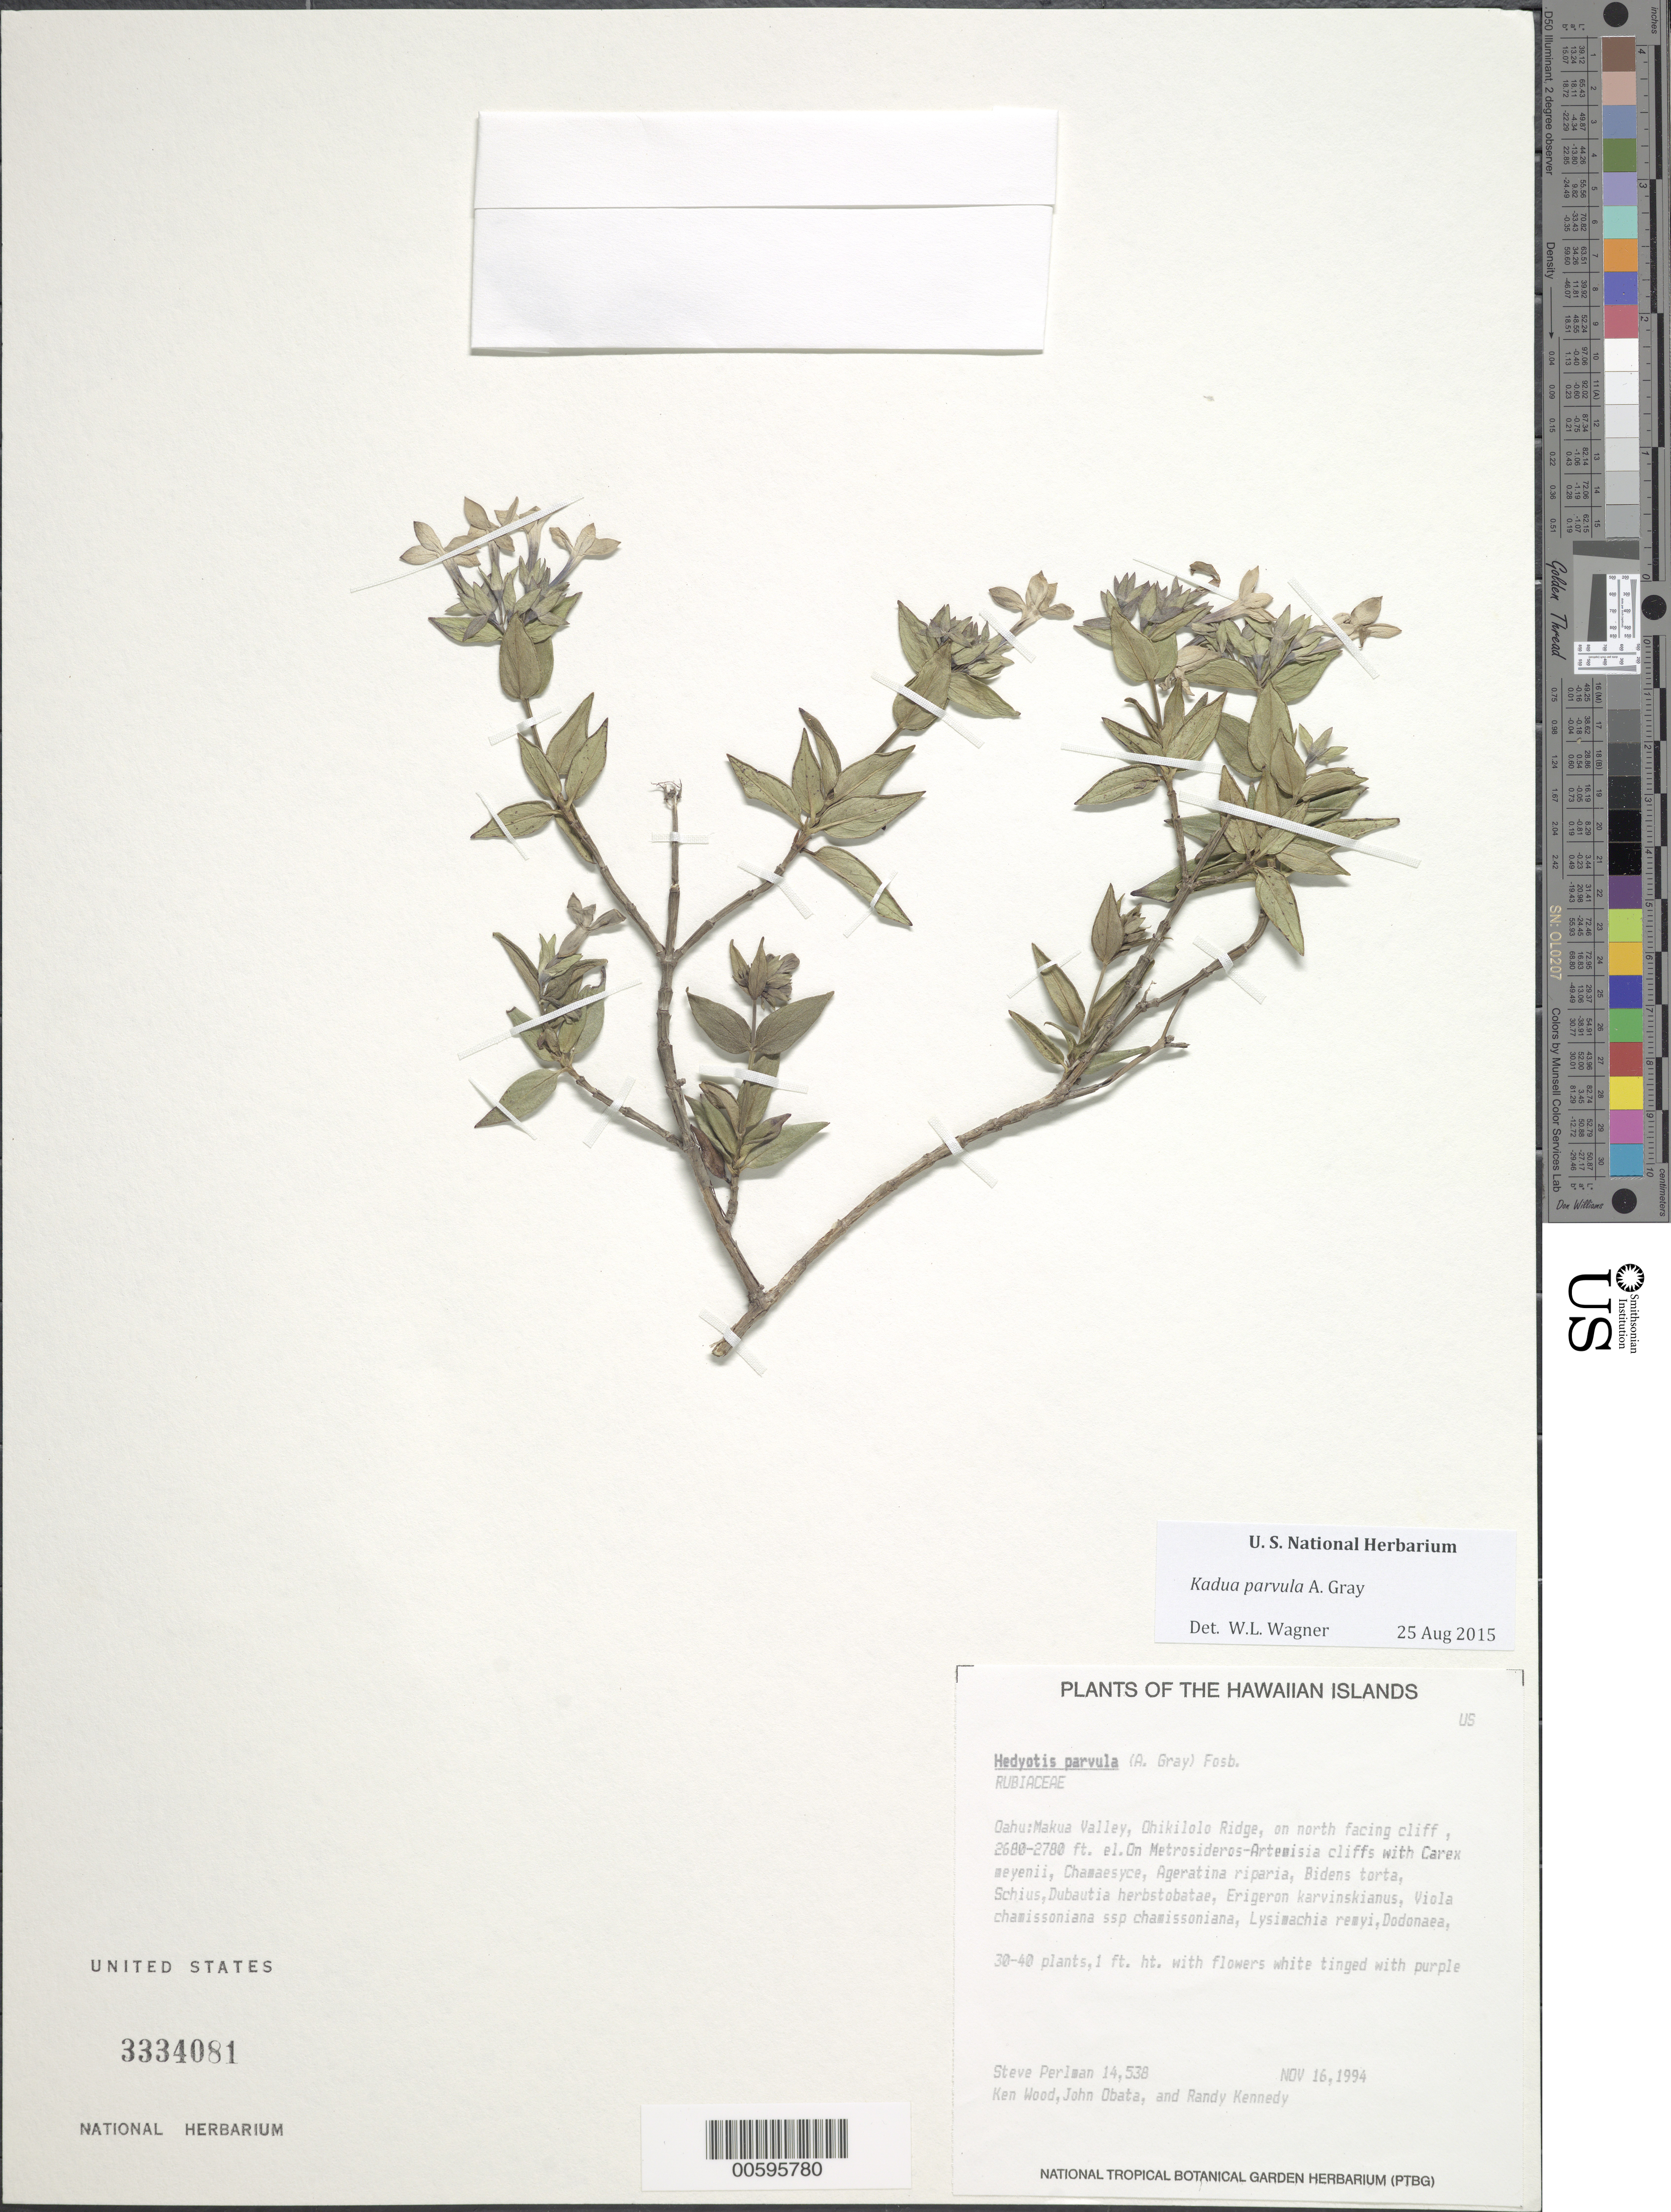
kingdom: Plantae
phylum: Tracheophyta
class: Magnoliopsida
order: Gentianales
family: Rubiaceae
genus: Kadua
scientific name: Kadua parvula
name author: A. Gray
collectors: S. P. Perlman, K. Wood, J. Obata & R. Kennedy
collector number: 14538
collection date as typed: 16 Nov 1994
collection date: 1994-11-16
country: United States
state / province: Hawaii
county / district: Honolulu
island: Oahu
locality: Makua Valley, Ohikilolo Ridge, on N facing cliff.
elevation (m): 817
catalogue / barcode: US 3334081